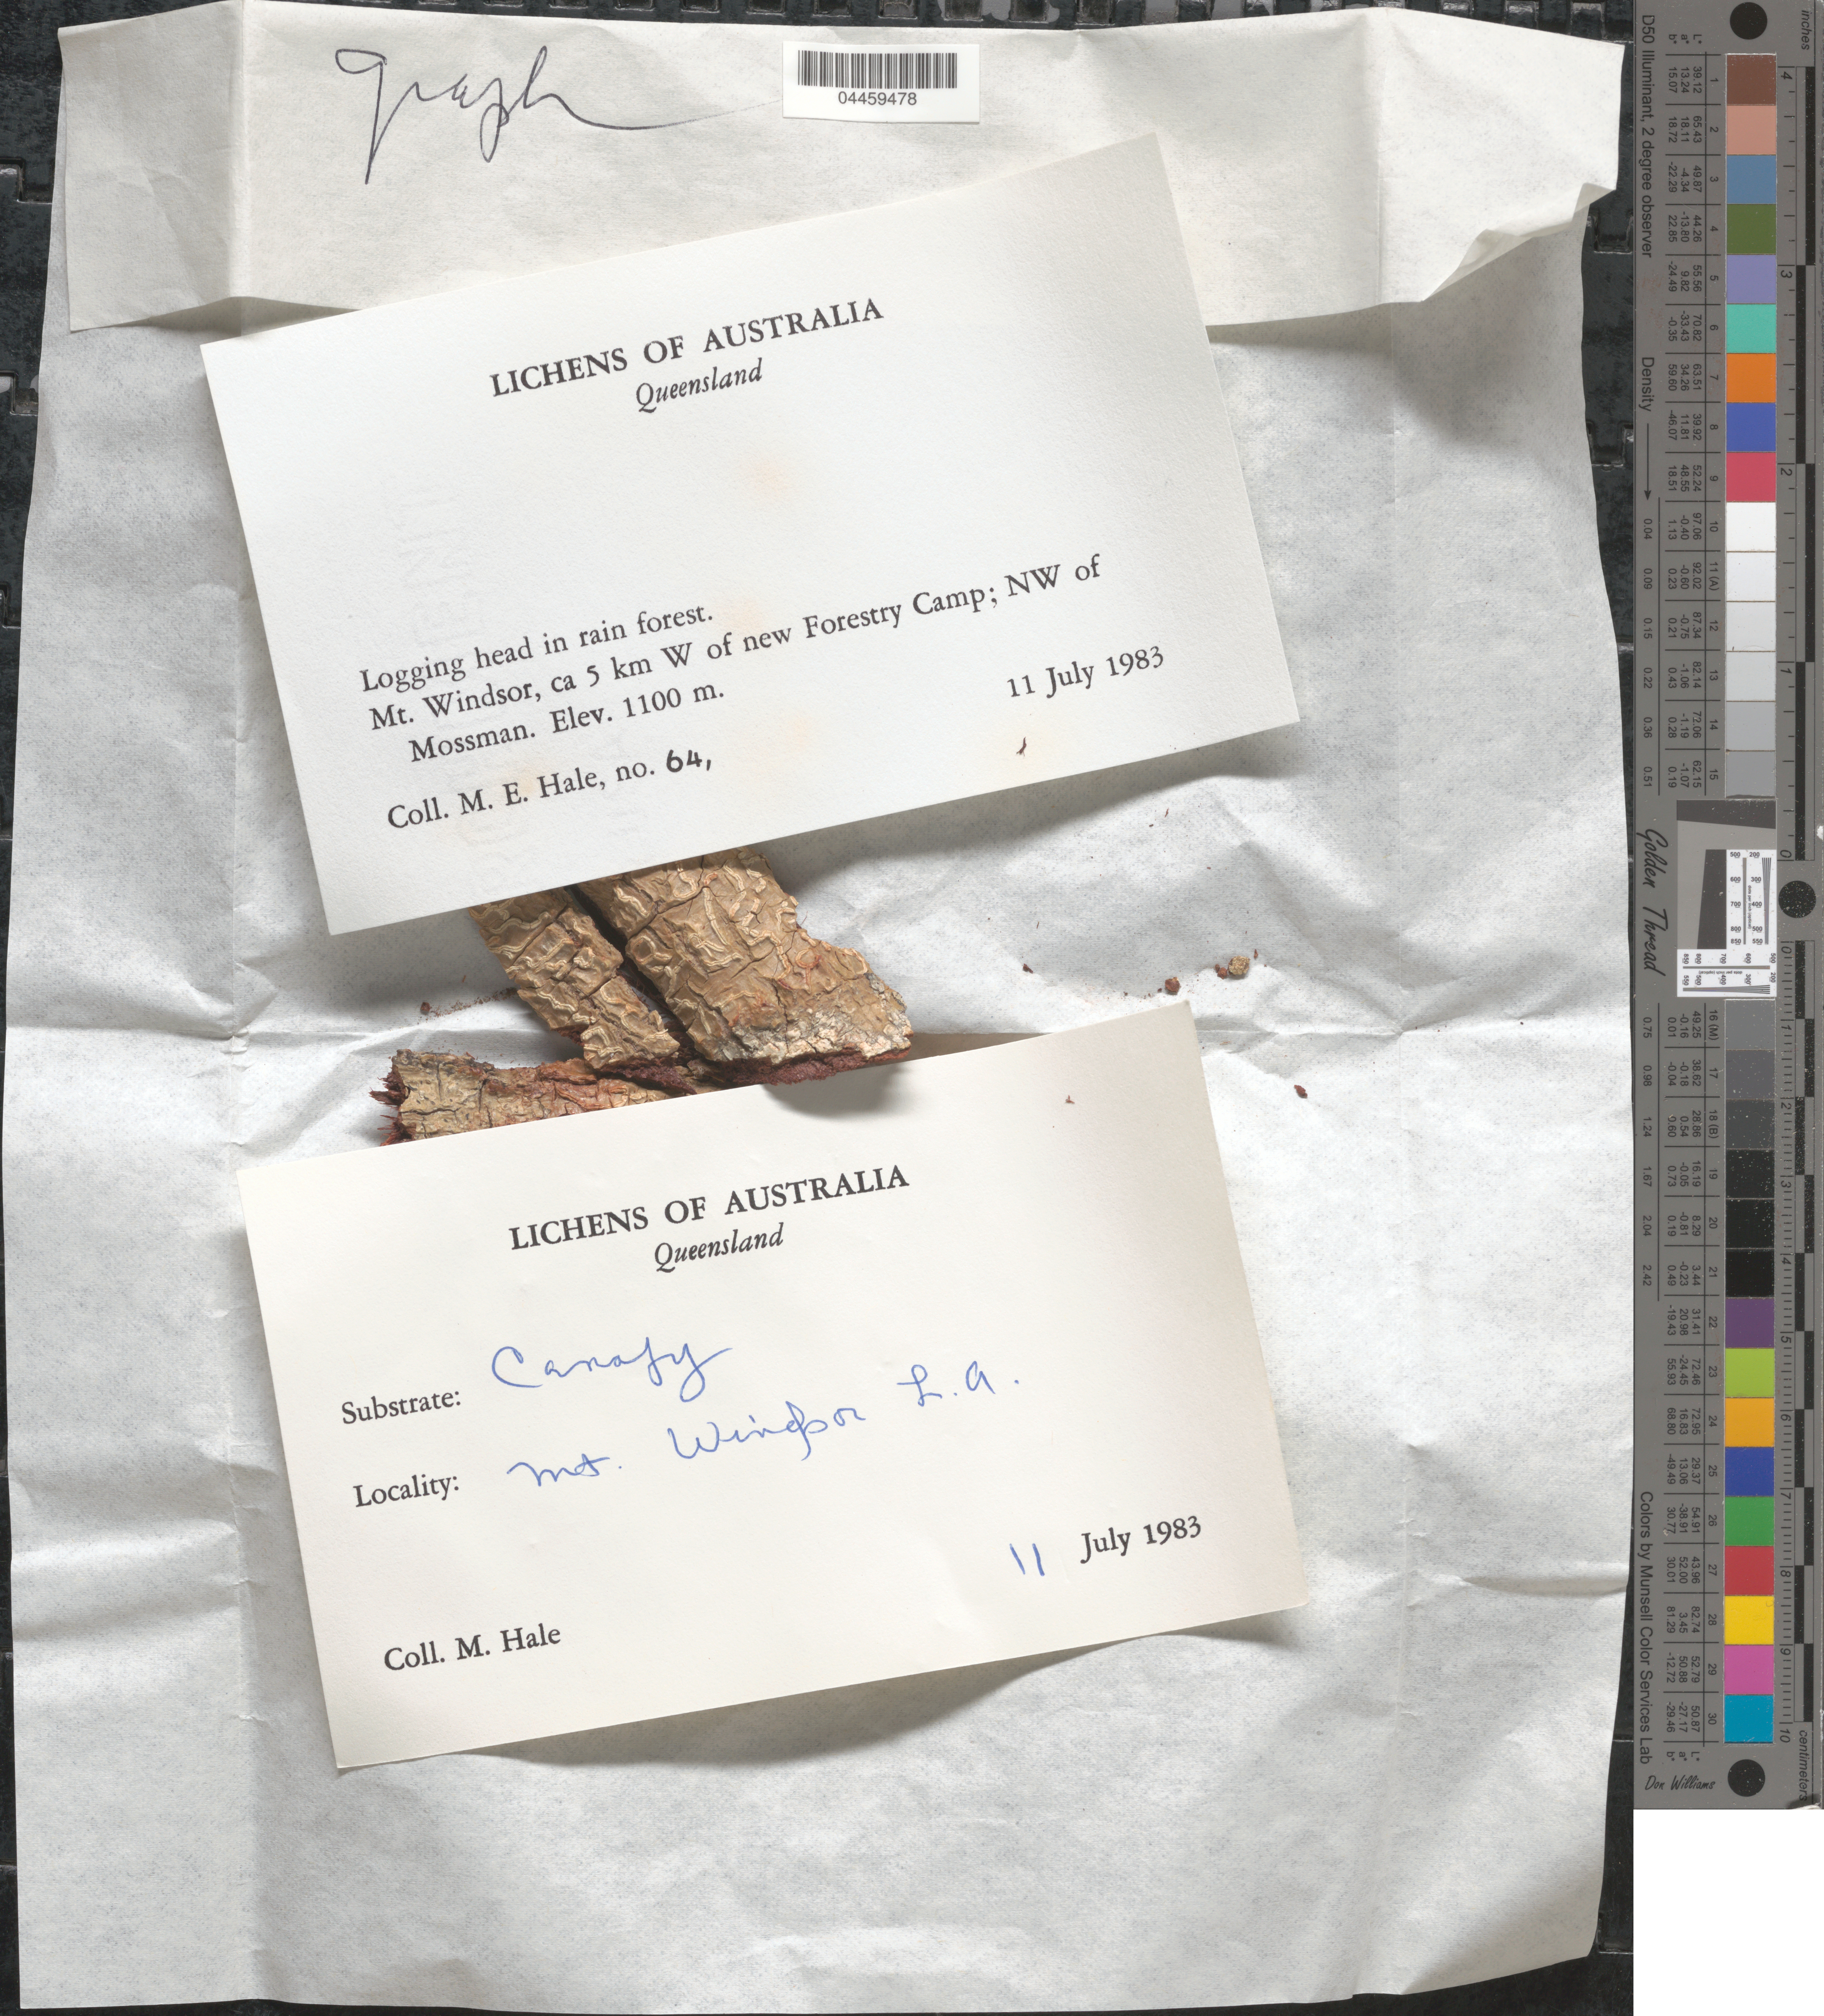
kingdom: Fungi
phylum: Ascomycota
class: Lecanoromycetes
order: Ostropales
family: Graphidaceae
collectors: M. Hale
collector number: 64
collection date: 1983-07-11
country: Australia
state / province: Queensland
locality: Logging head in rain forest, Mt. Windsor, ca 5 km W of new Forestry Camp; NW of Mossman.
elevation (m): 1100